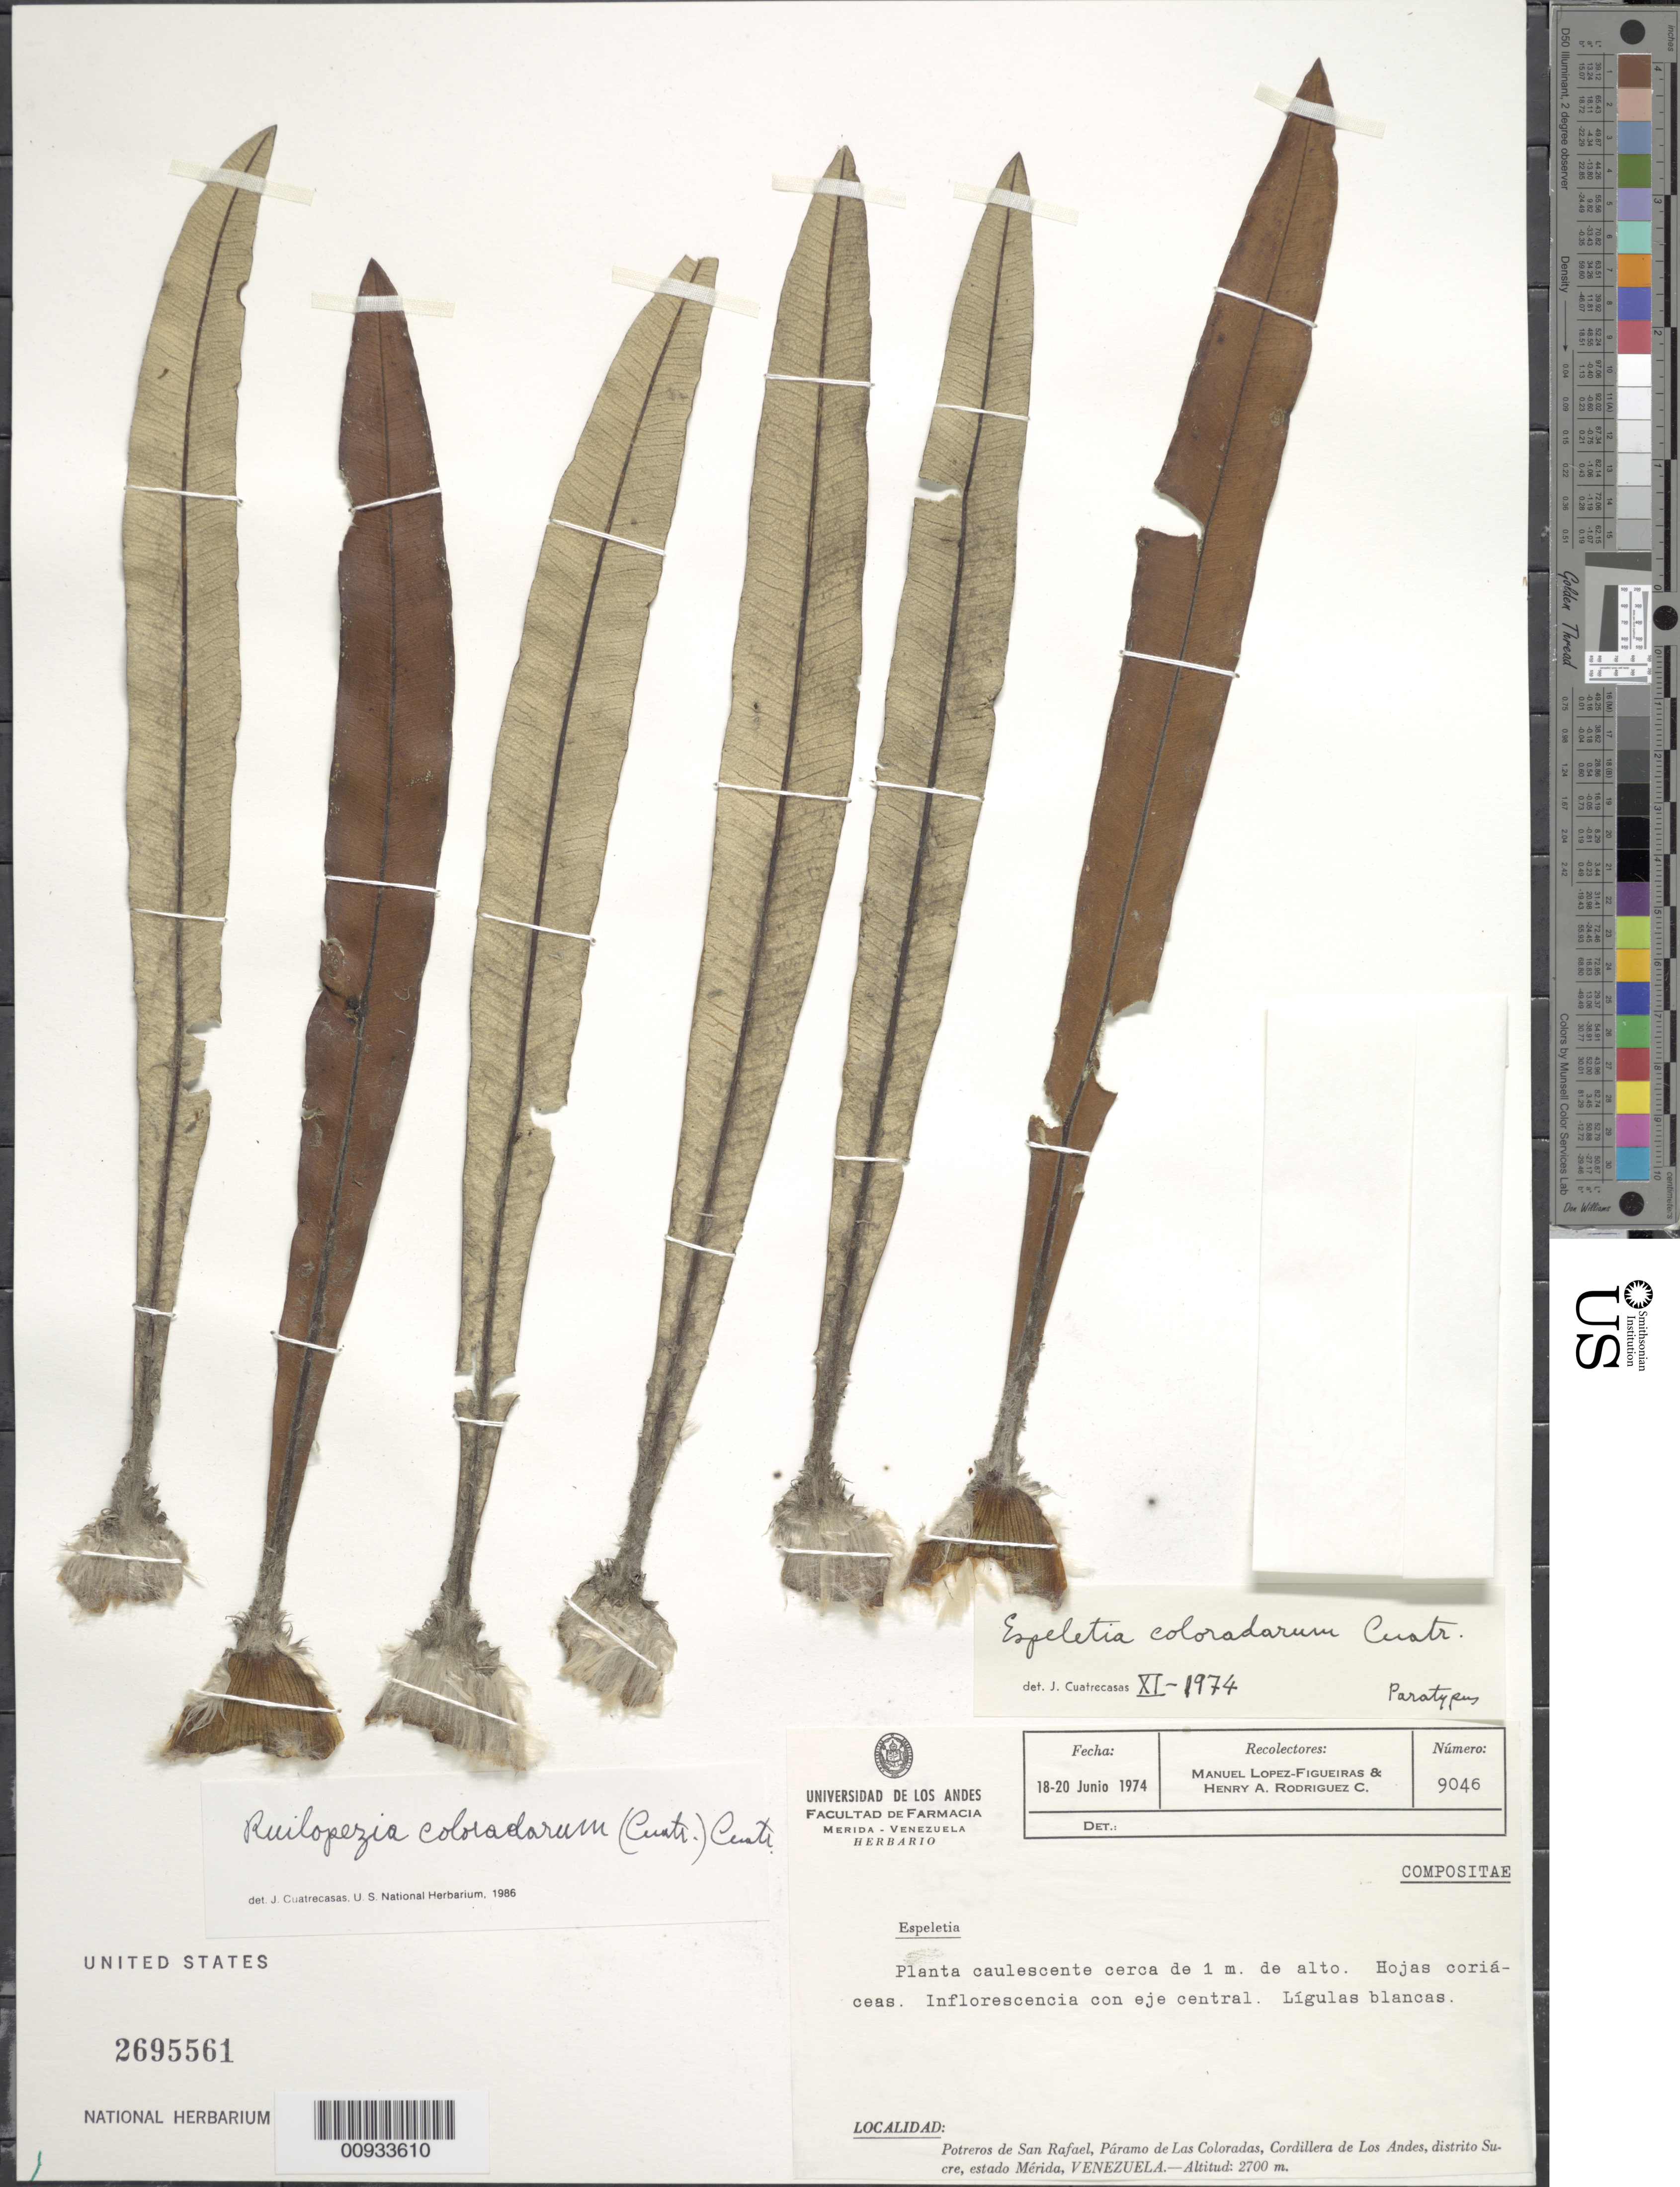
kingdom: Plantae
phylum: Tracheophyta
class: Magnoliopsida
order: Asterales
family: Asteraceae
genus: Ruilopezia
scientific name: Ruilopezia coloradarum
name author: (Cuatrec.) Cuatrec.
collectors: M. López Figueiras & H. Rodriguez-Carrasquero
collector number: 9046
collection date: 1974-06-18/1974-06-20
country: Venezuela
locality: Potreros de San San Rafael, Paramo de Las Coloradas, Cordillera de Los Andes, Distrito Sucre, Estado Merida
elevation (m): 2700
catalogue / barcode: US 2695561